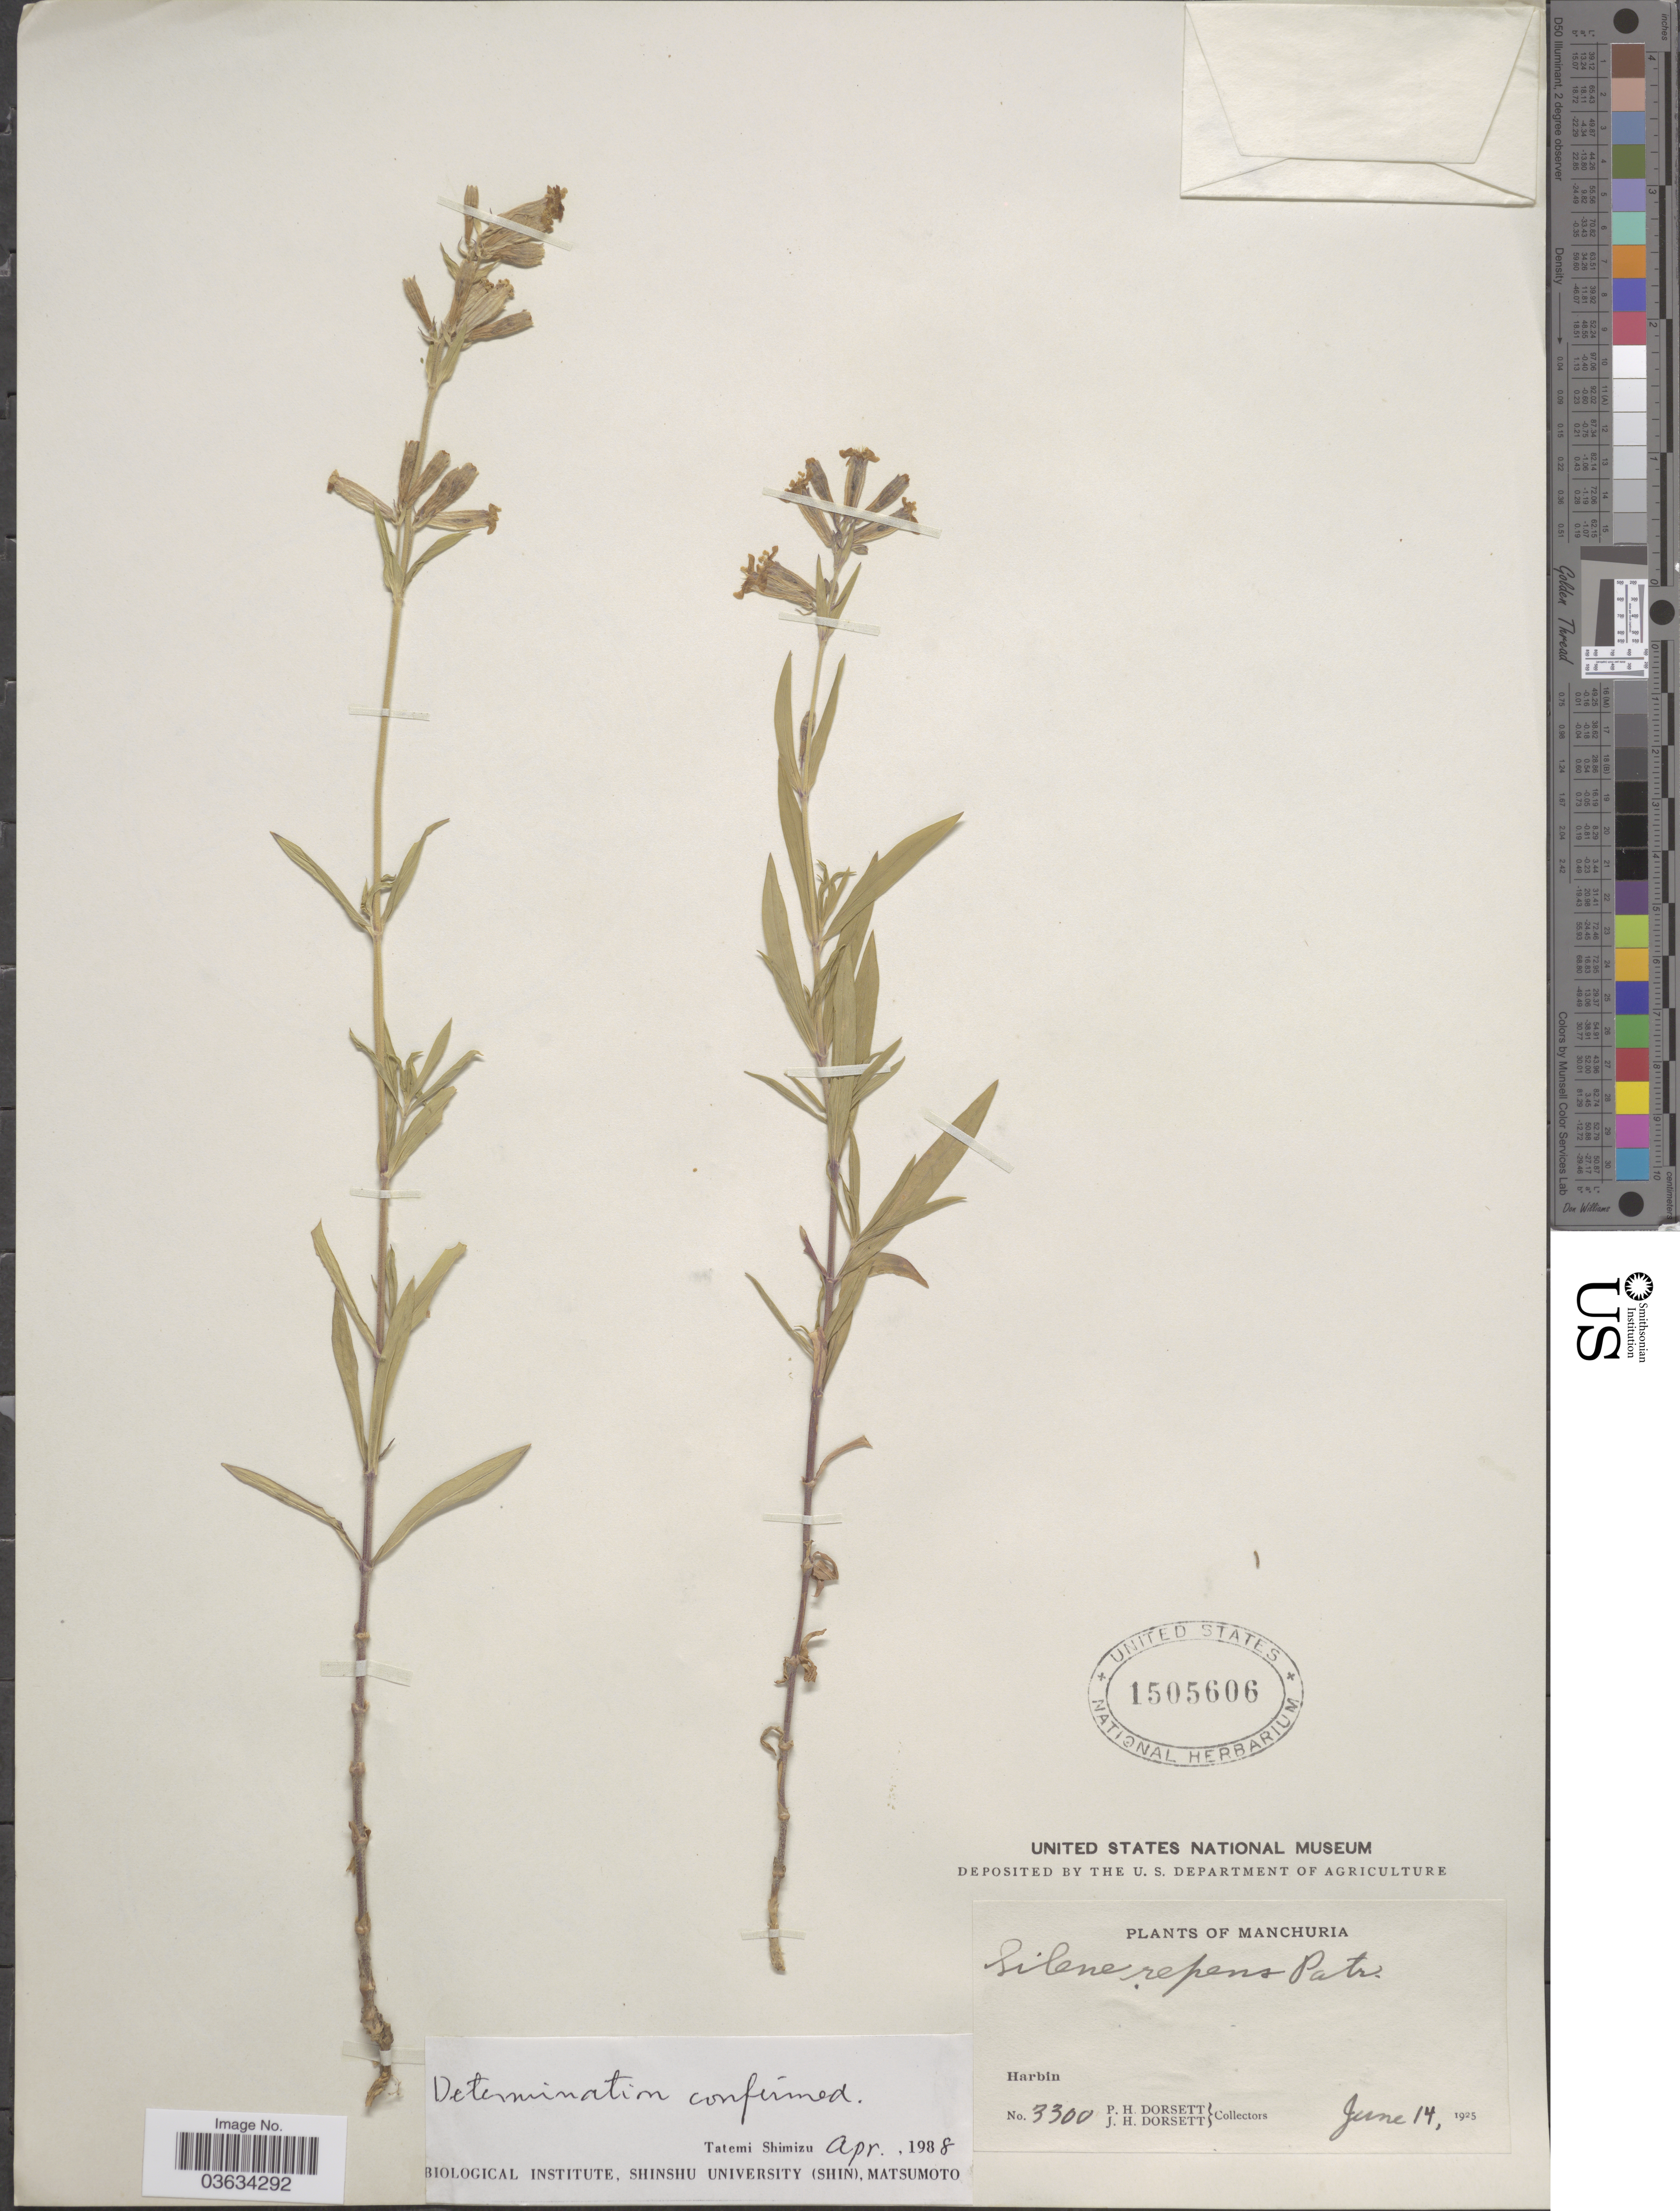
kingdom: Plantae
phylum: Tracheophyta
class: Magnoliopsida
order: Caryophyllales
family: Caryophyllaceae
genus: Silene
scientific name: Silene repens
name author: Patrin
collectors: P. H. Dorsett & J. Dorsett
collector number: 3300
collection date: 1925-06-14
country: China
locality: Manchuria. Harbin.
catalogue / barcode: US 1505606